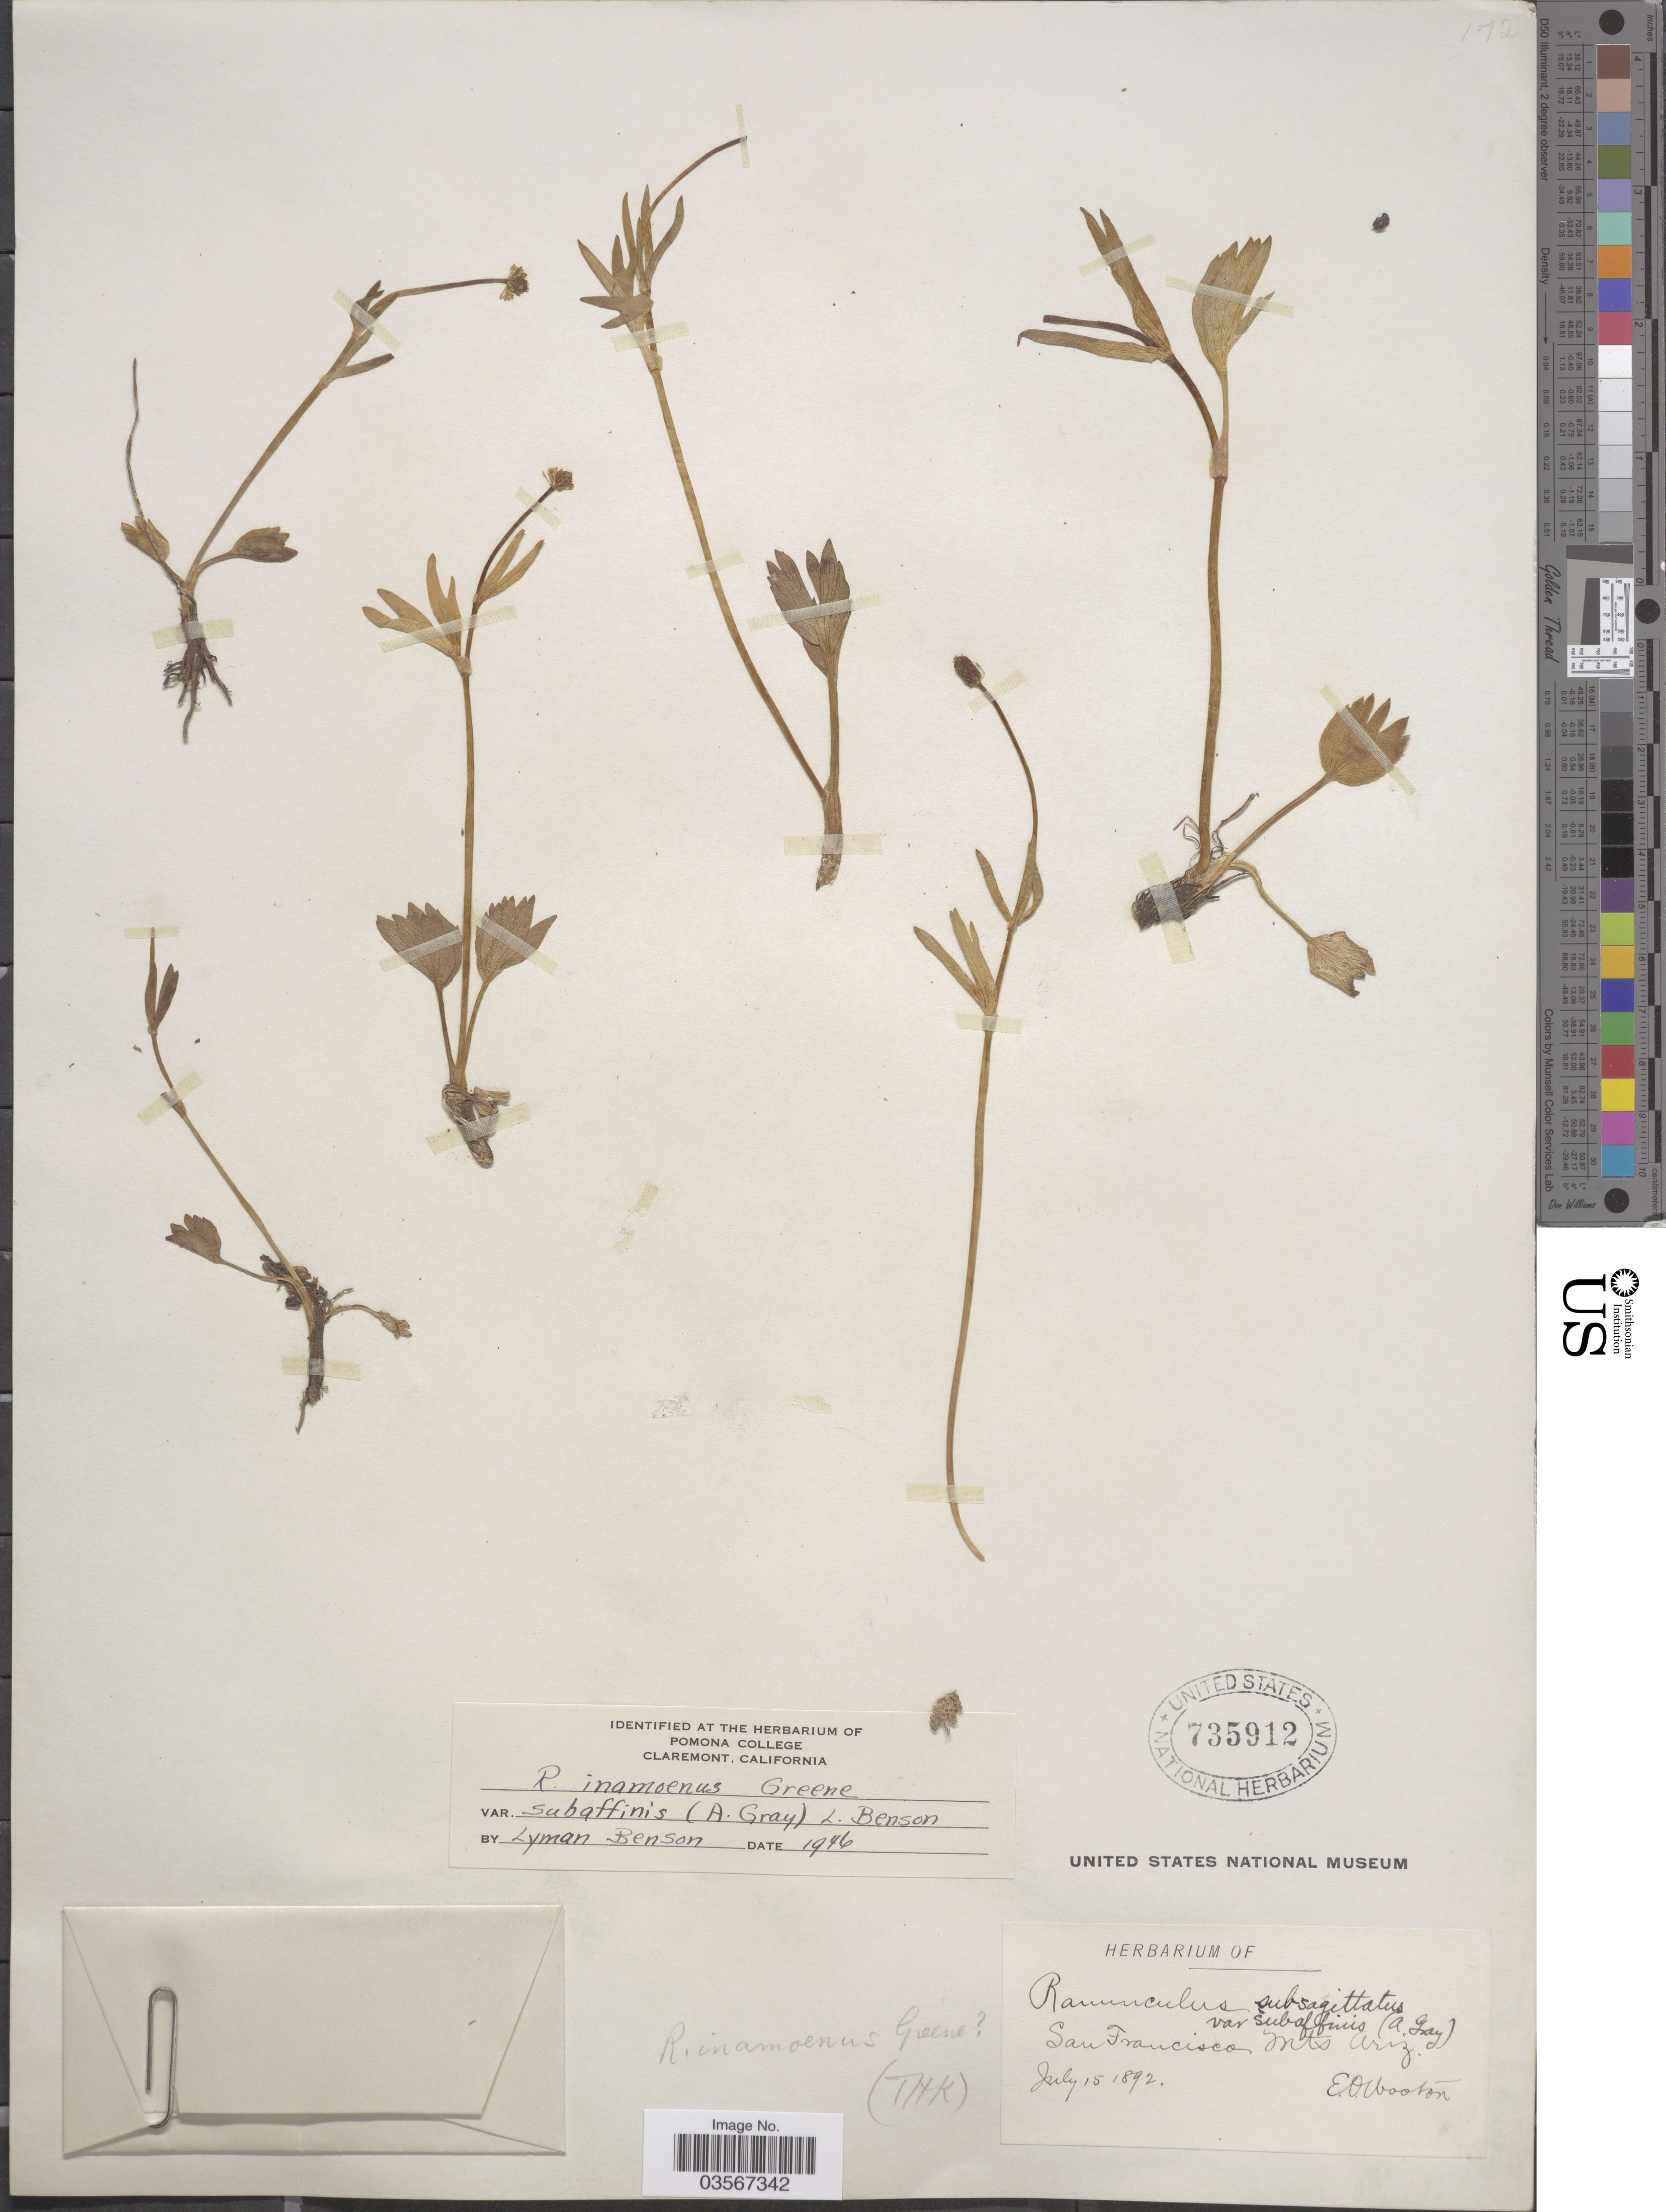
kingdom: Plantae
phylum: Tracheophyta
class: Magnoliopsida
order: Ranunculales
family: Ranunculaceae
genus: Ranunculus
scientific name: Ranunculus inamoenus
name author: Greene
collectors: E. O. Wooton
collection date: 1892-07-15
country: United States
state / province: Arizona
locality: San Francisco Mts.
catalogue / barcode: US 735912